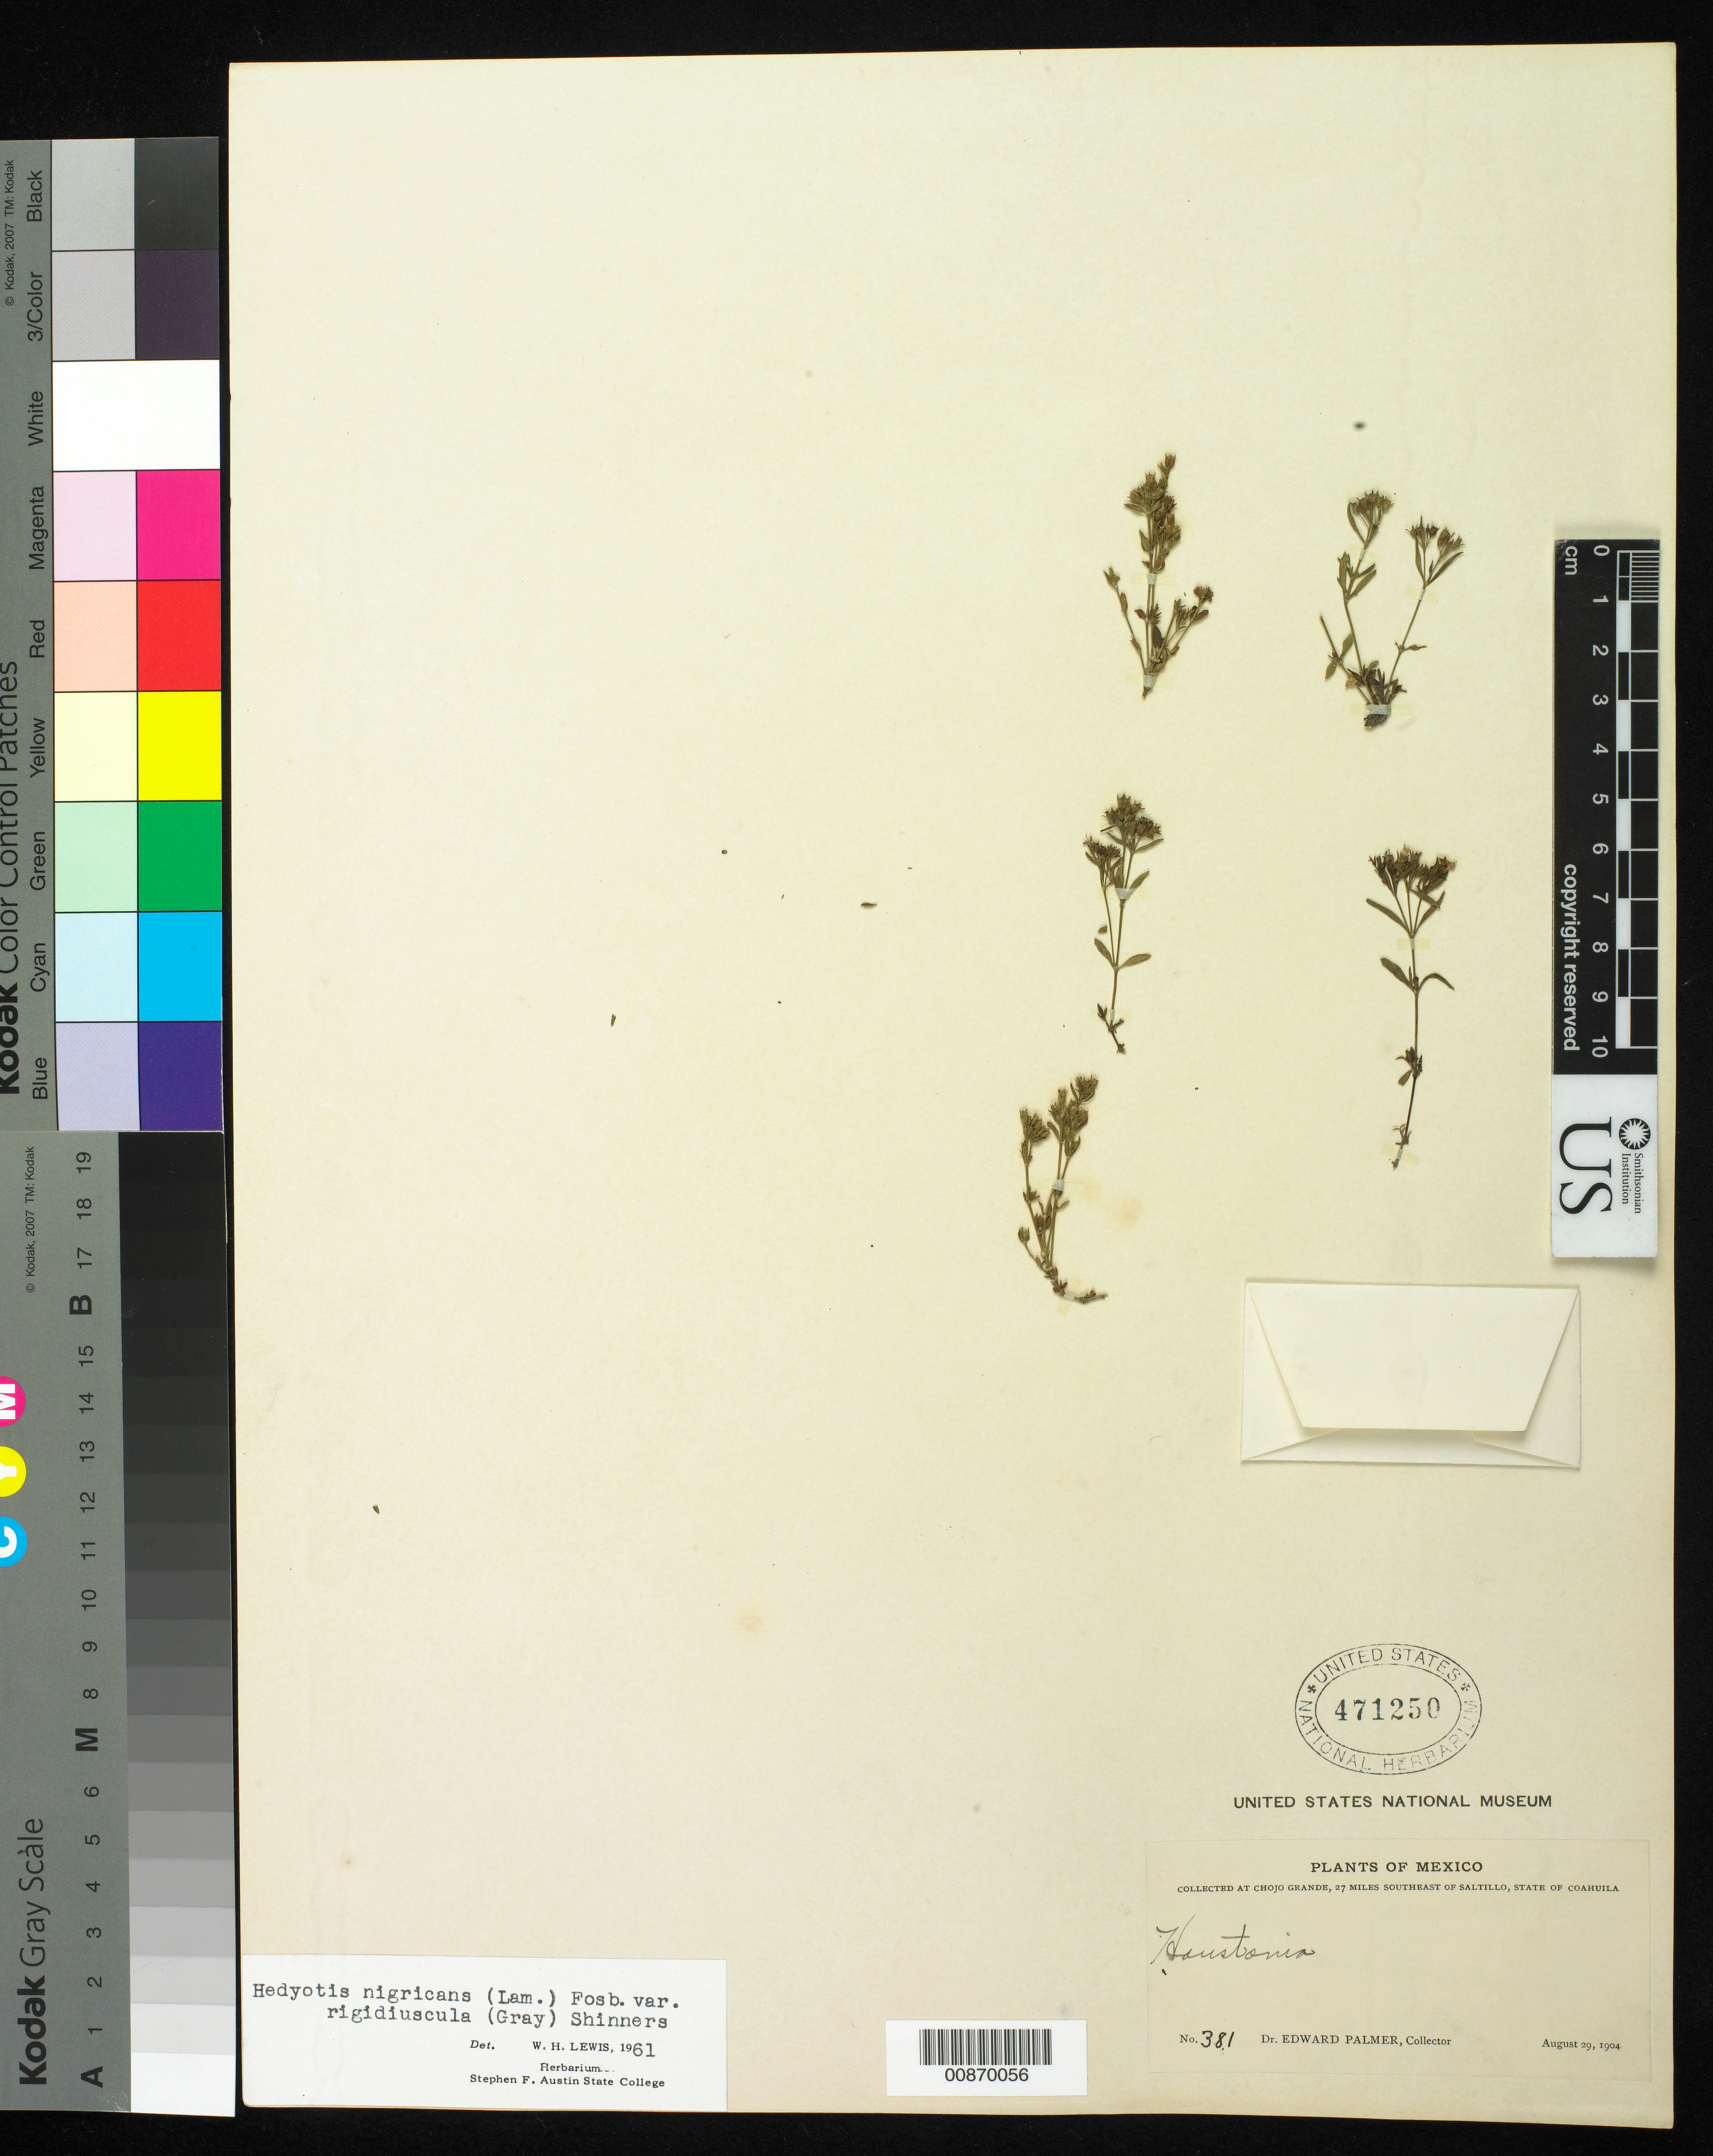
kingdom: Plantae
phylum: Tracheophyta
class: Magnoliopsida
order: Gentianales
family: Rubiaceae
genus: Hedyotis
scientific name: Hedyotis nigricans var. rigidiuscula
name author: (Lam.) Fosberg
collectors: E. Palmer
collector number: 381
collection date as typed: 29 Aug 1904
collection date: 1904-08-29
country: Mexico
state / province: Coahuila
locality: Chojo Grande, 27 miles southeast of Saltillo, Coahuila.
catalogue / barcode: US 471250